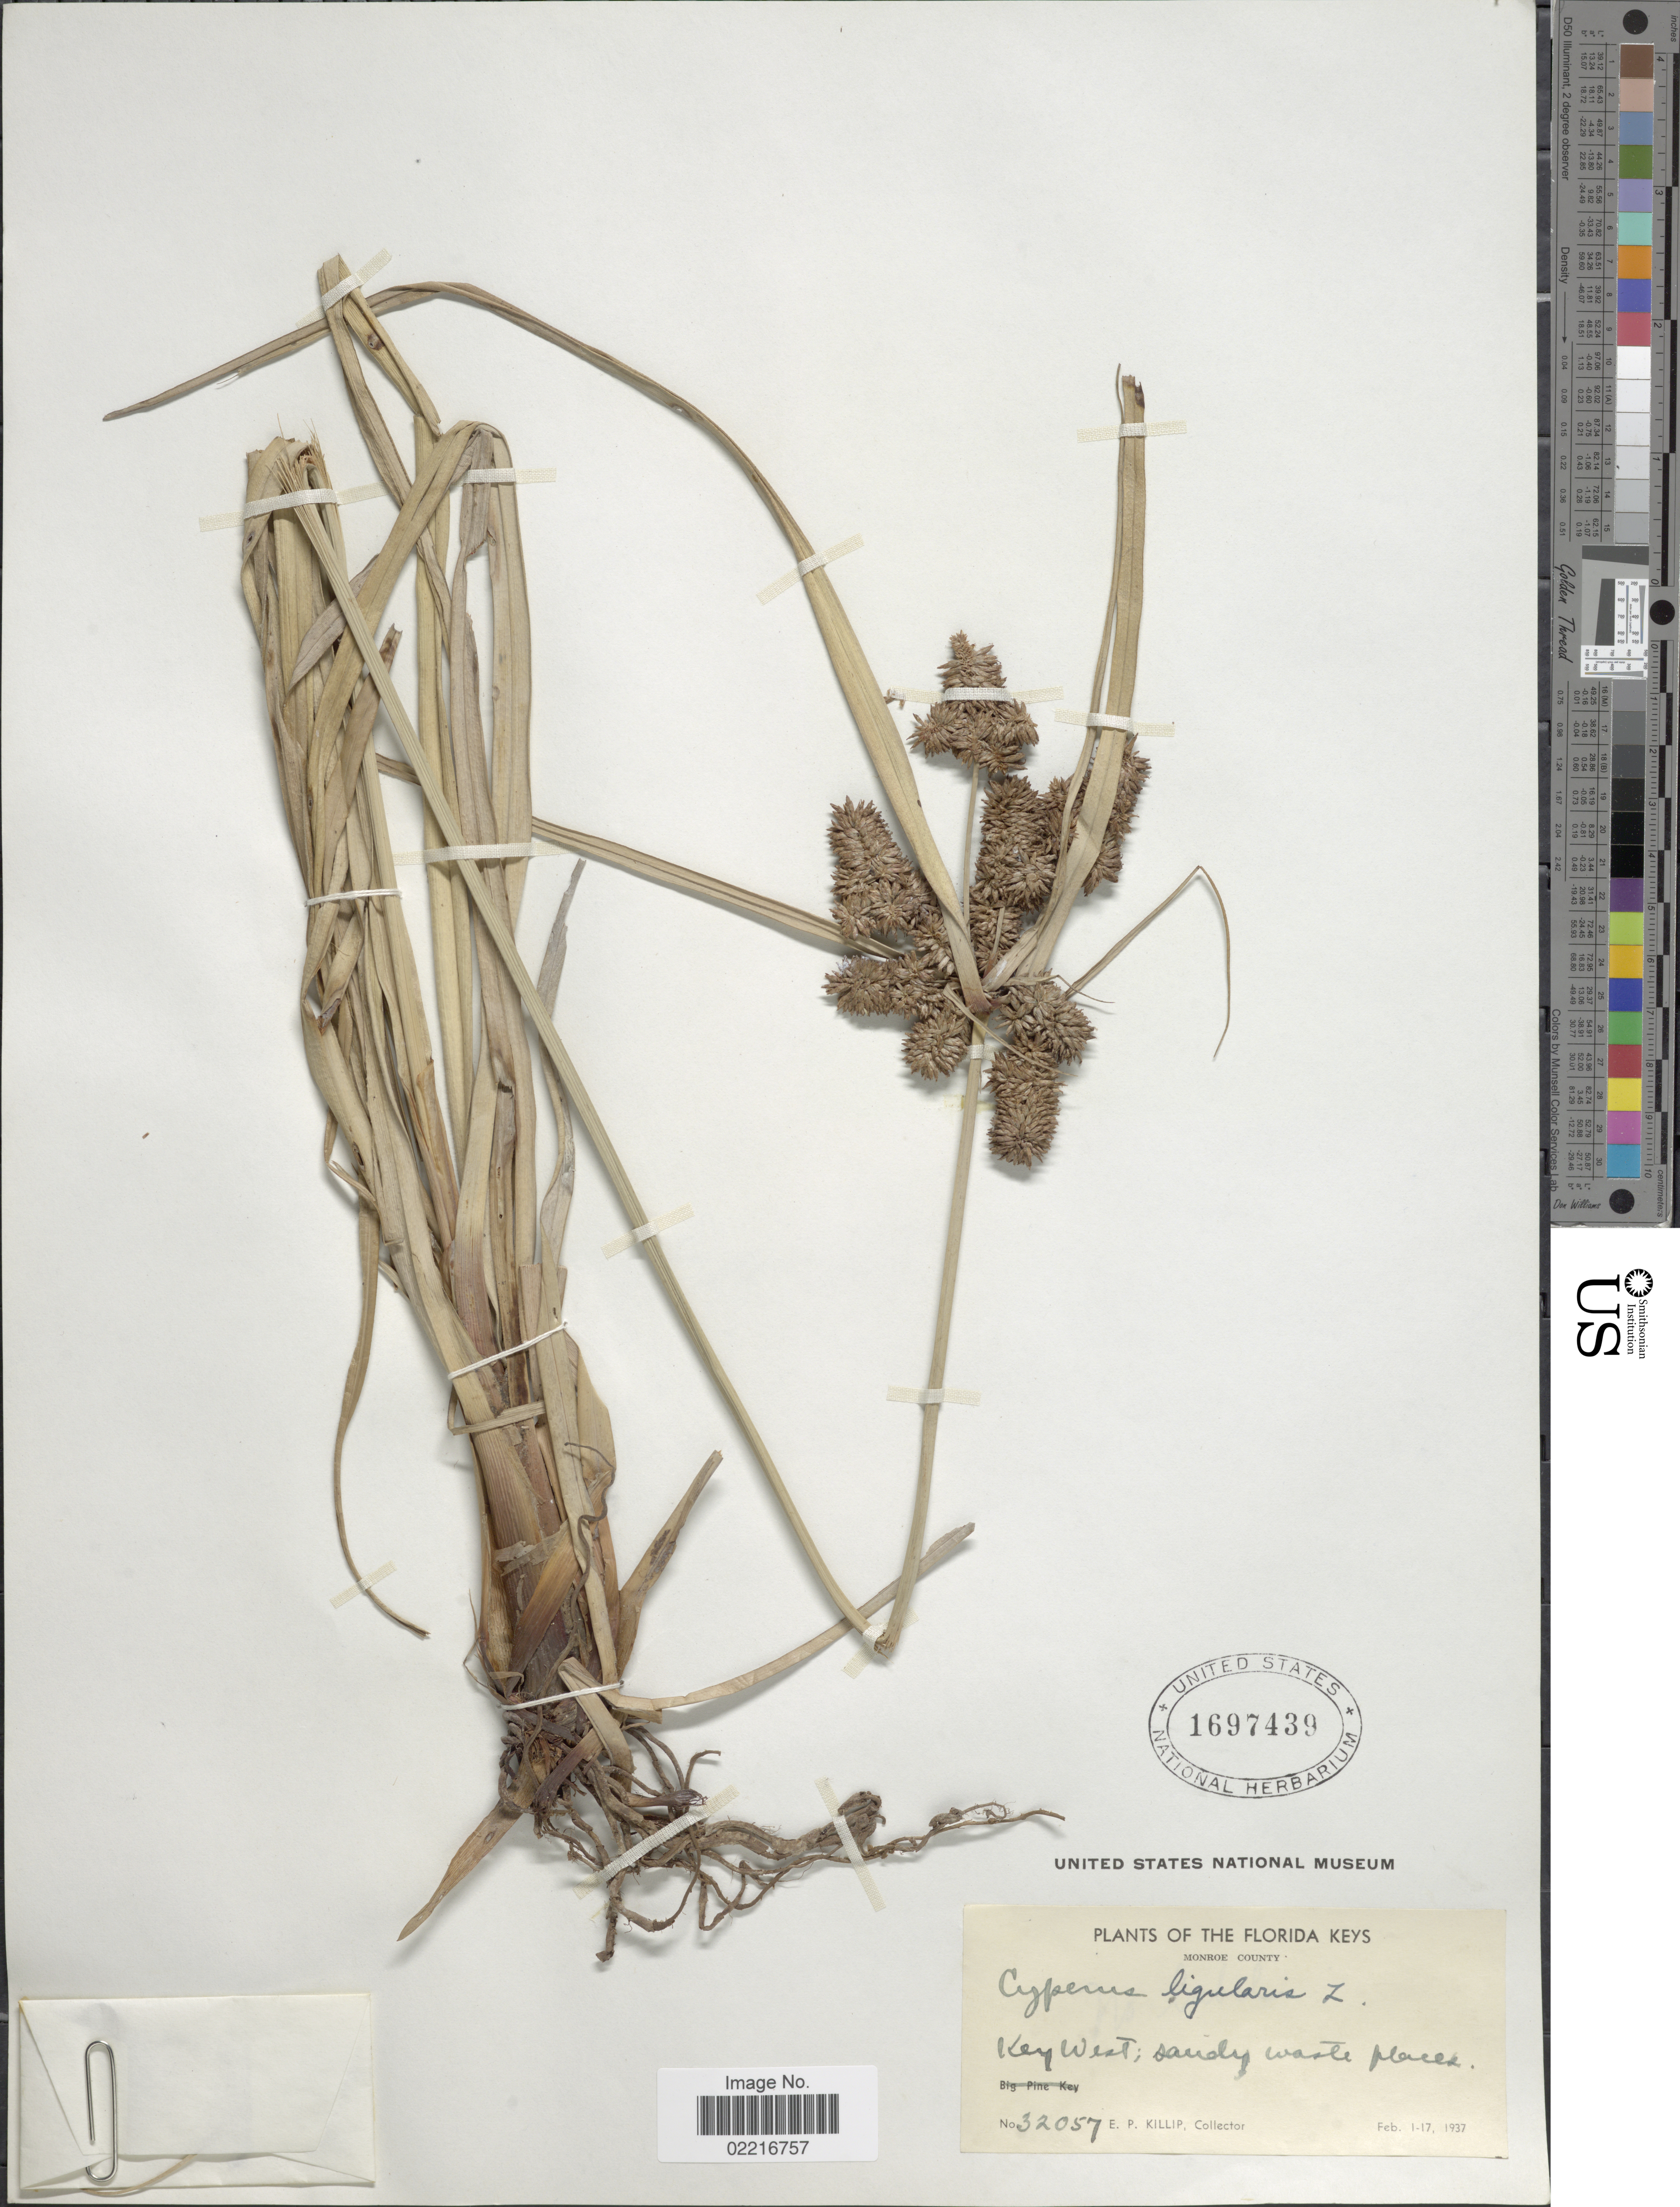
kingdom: Plantae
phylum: Tracheophyta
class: Liliopsida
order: Poales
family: Cyperaceae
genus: Cyperus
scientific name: Cyperus ligularis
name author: L.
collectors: E. P. Killip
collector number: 32057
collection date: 1937-02-01/1937-02-17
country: United States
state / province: Florida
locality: Monroe County, Key West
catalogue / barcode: US 1697439